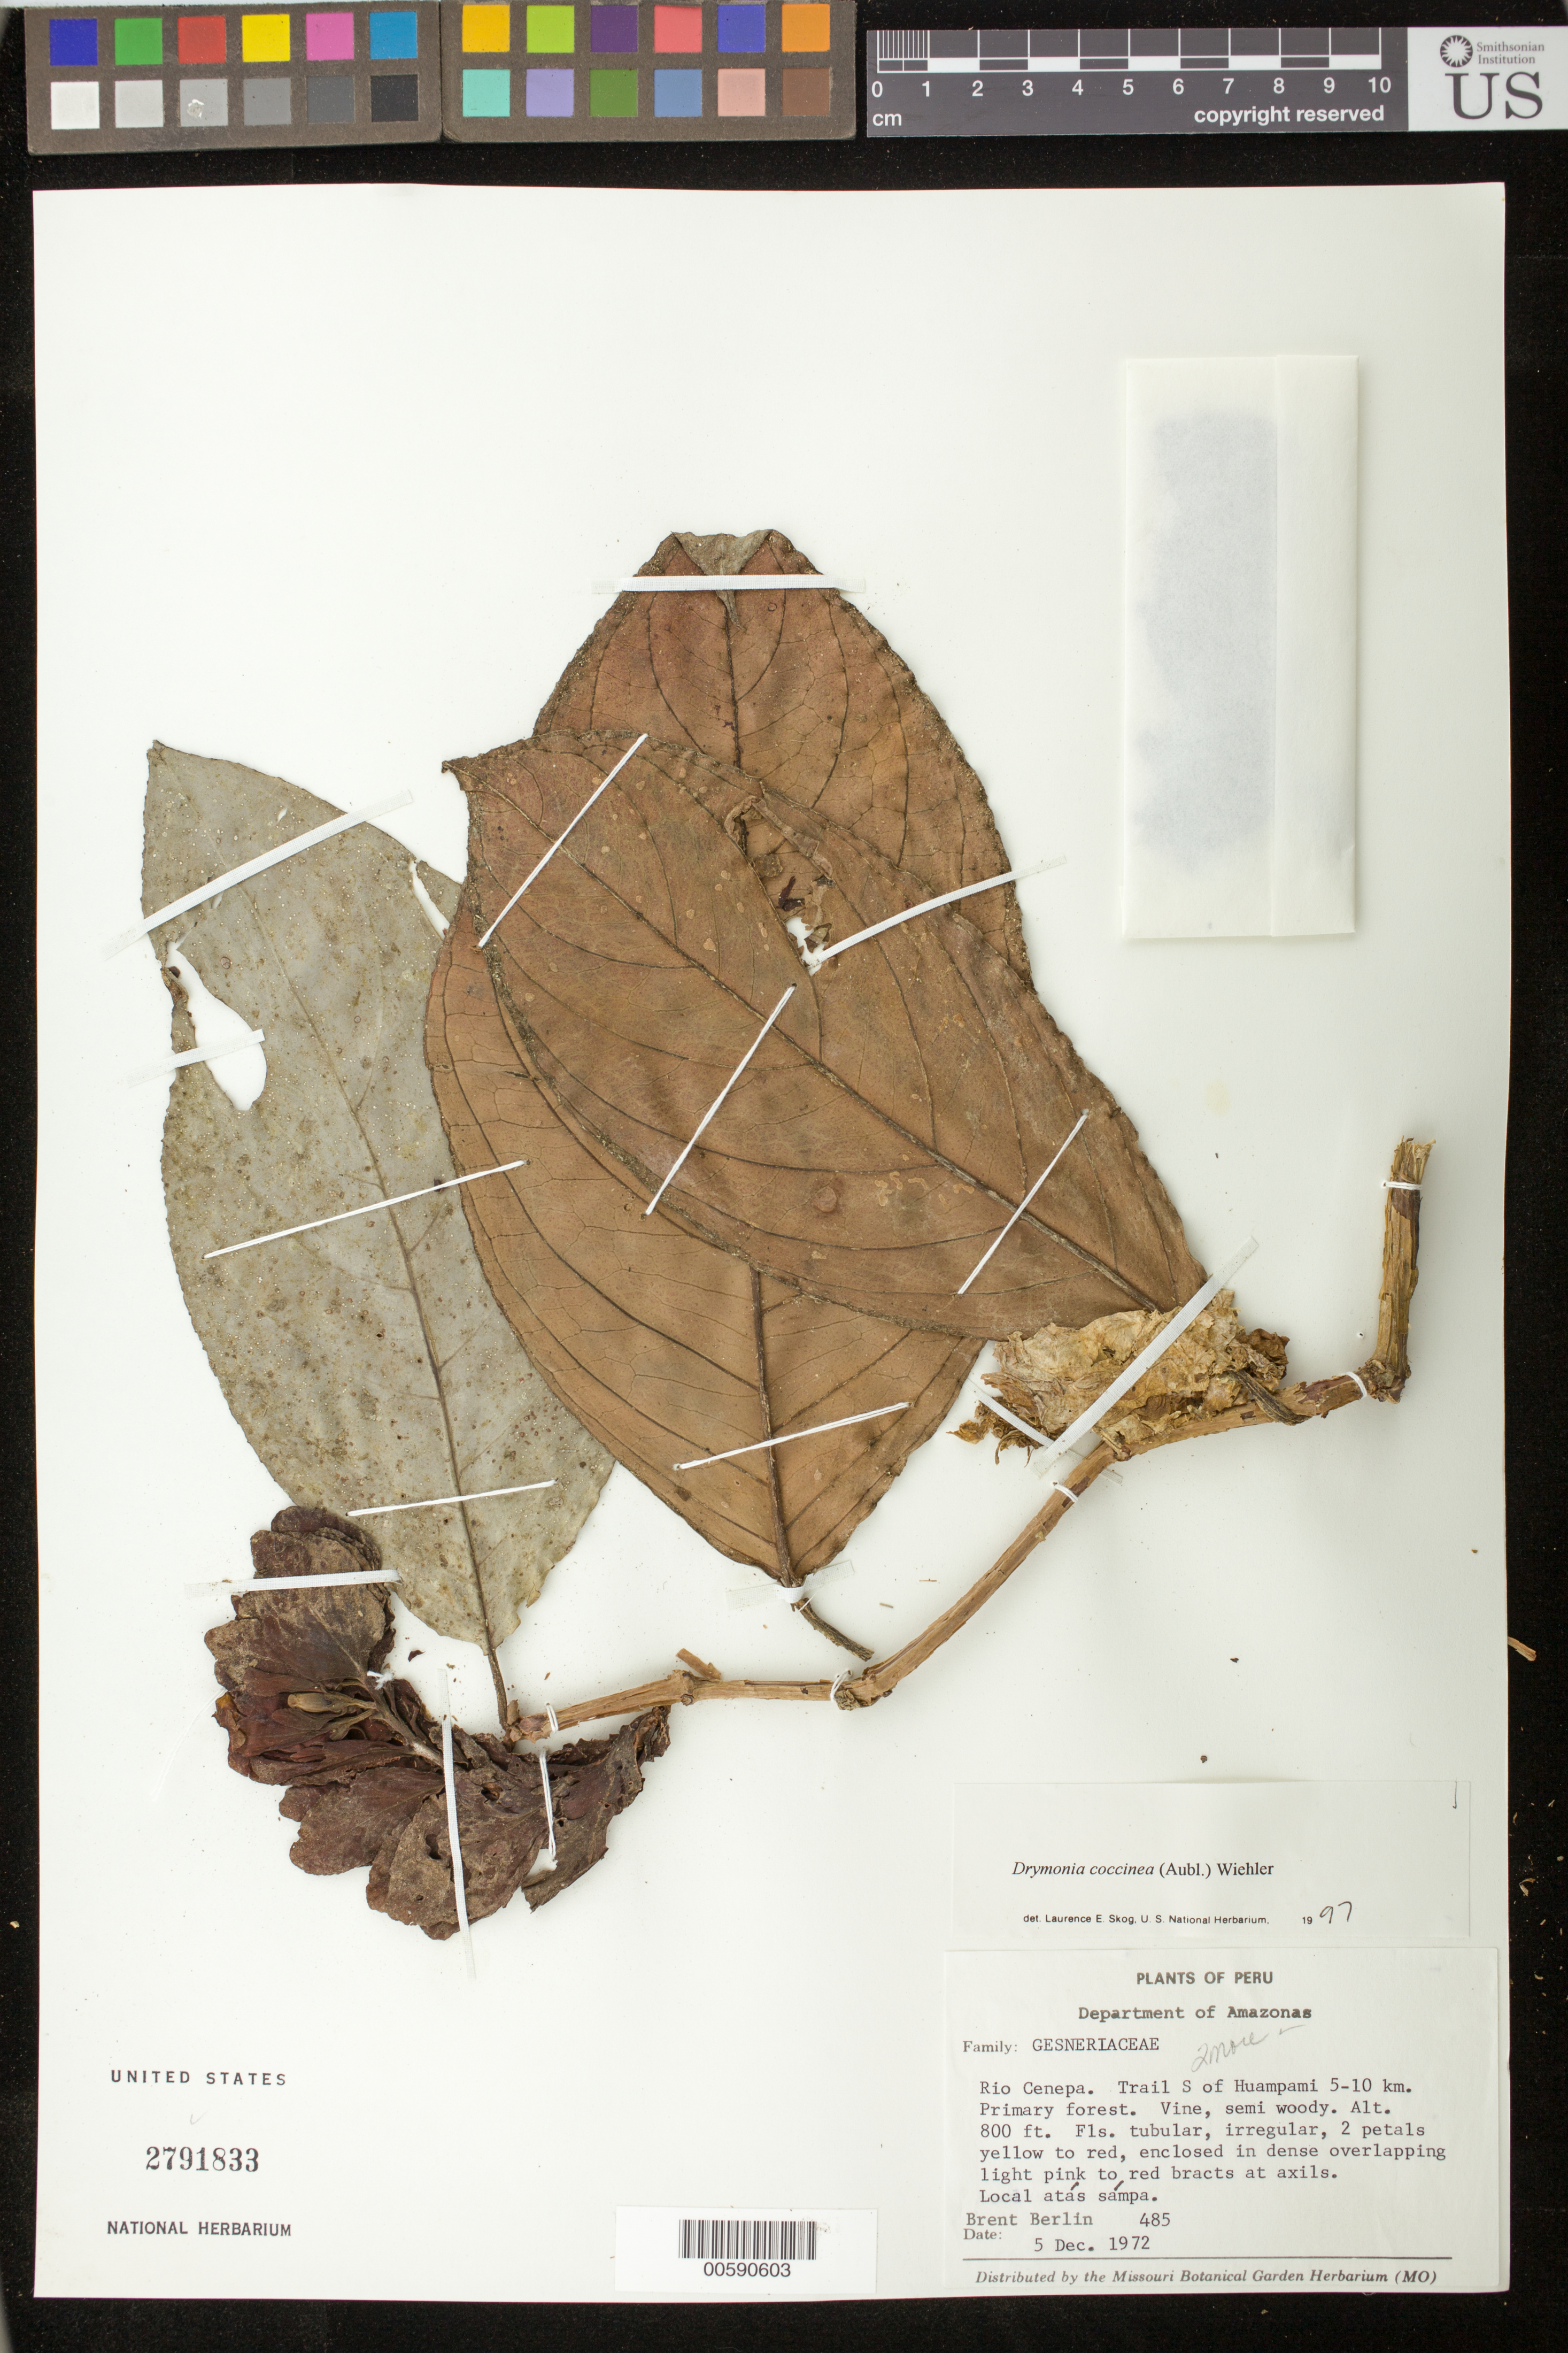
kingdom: Plantae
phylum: Tracheophyta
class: Magnoliopsida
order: Lamiales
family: Gesneriaceae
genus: Drymonia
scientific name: Drymonia coccinea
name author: (Aubl.) Wiehler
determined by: Skog, Laurence E.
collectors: B. Berlin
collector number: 485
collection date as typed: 05 Dec 1972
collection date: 1972-12-05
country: Peru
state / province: Amazonas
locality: Rio Cenepa, trail S of Humpami 5-10 km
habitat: Primary forest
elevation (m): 244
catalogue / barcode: US 2791833